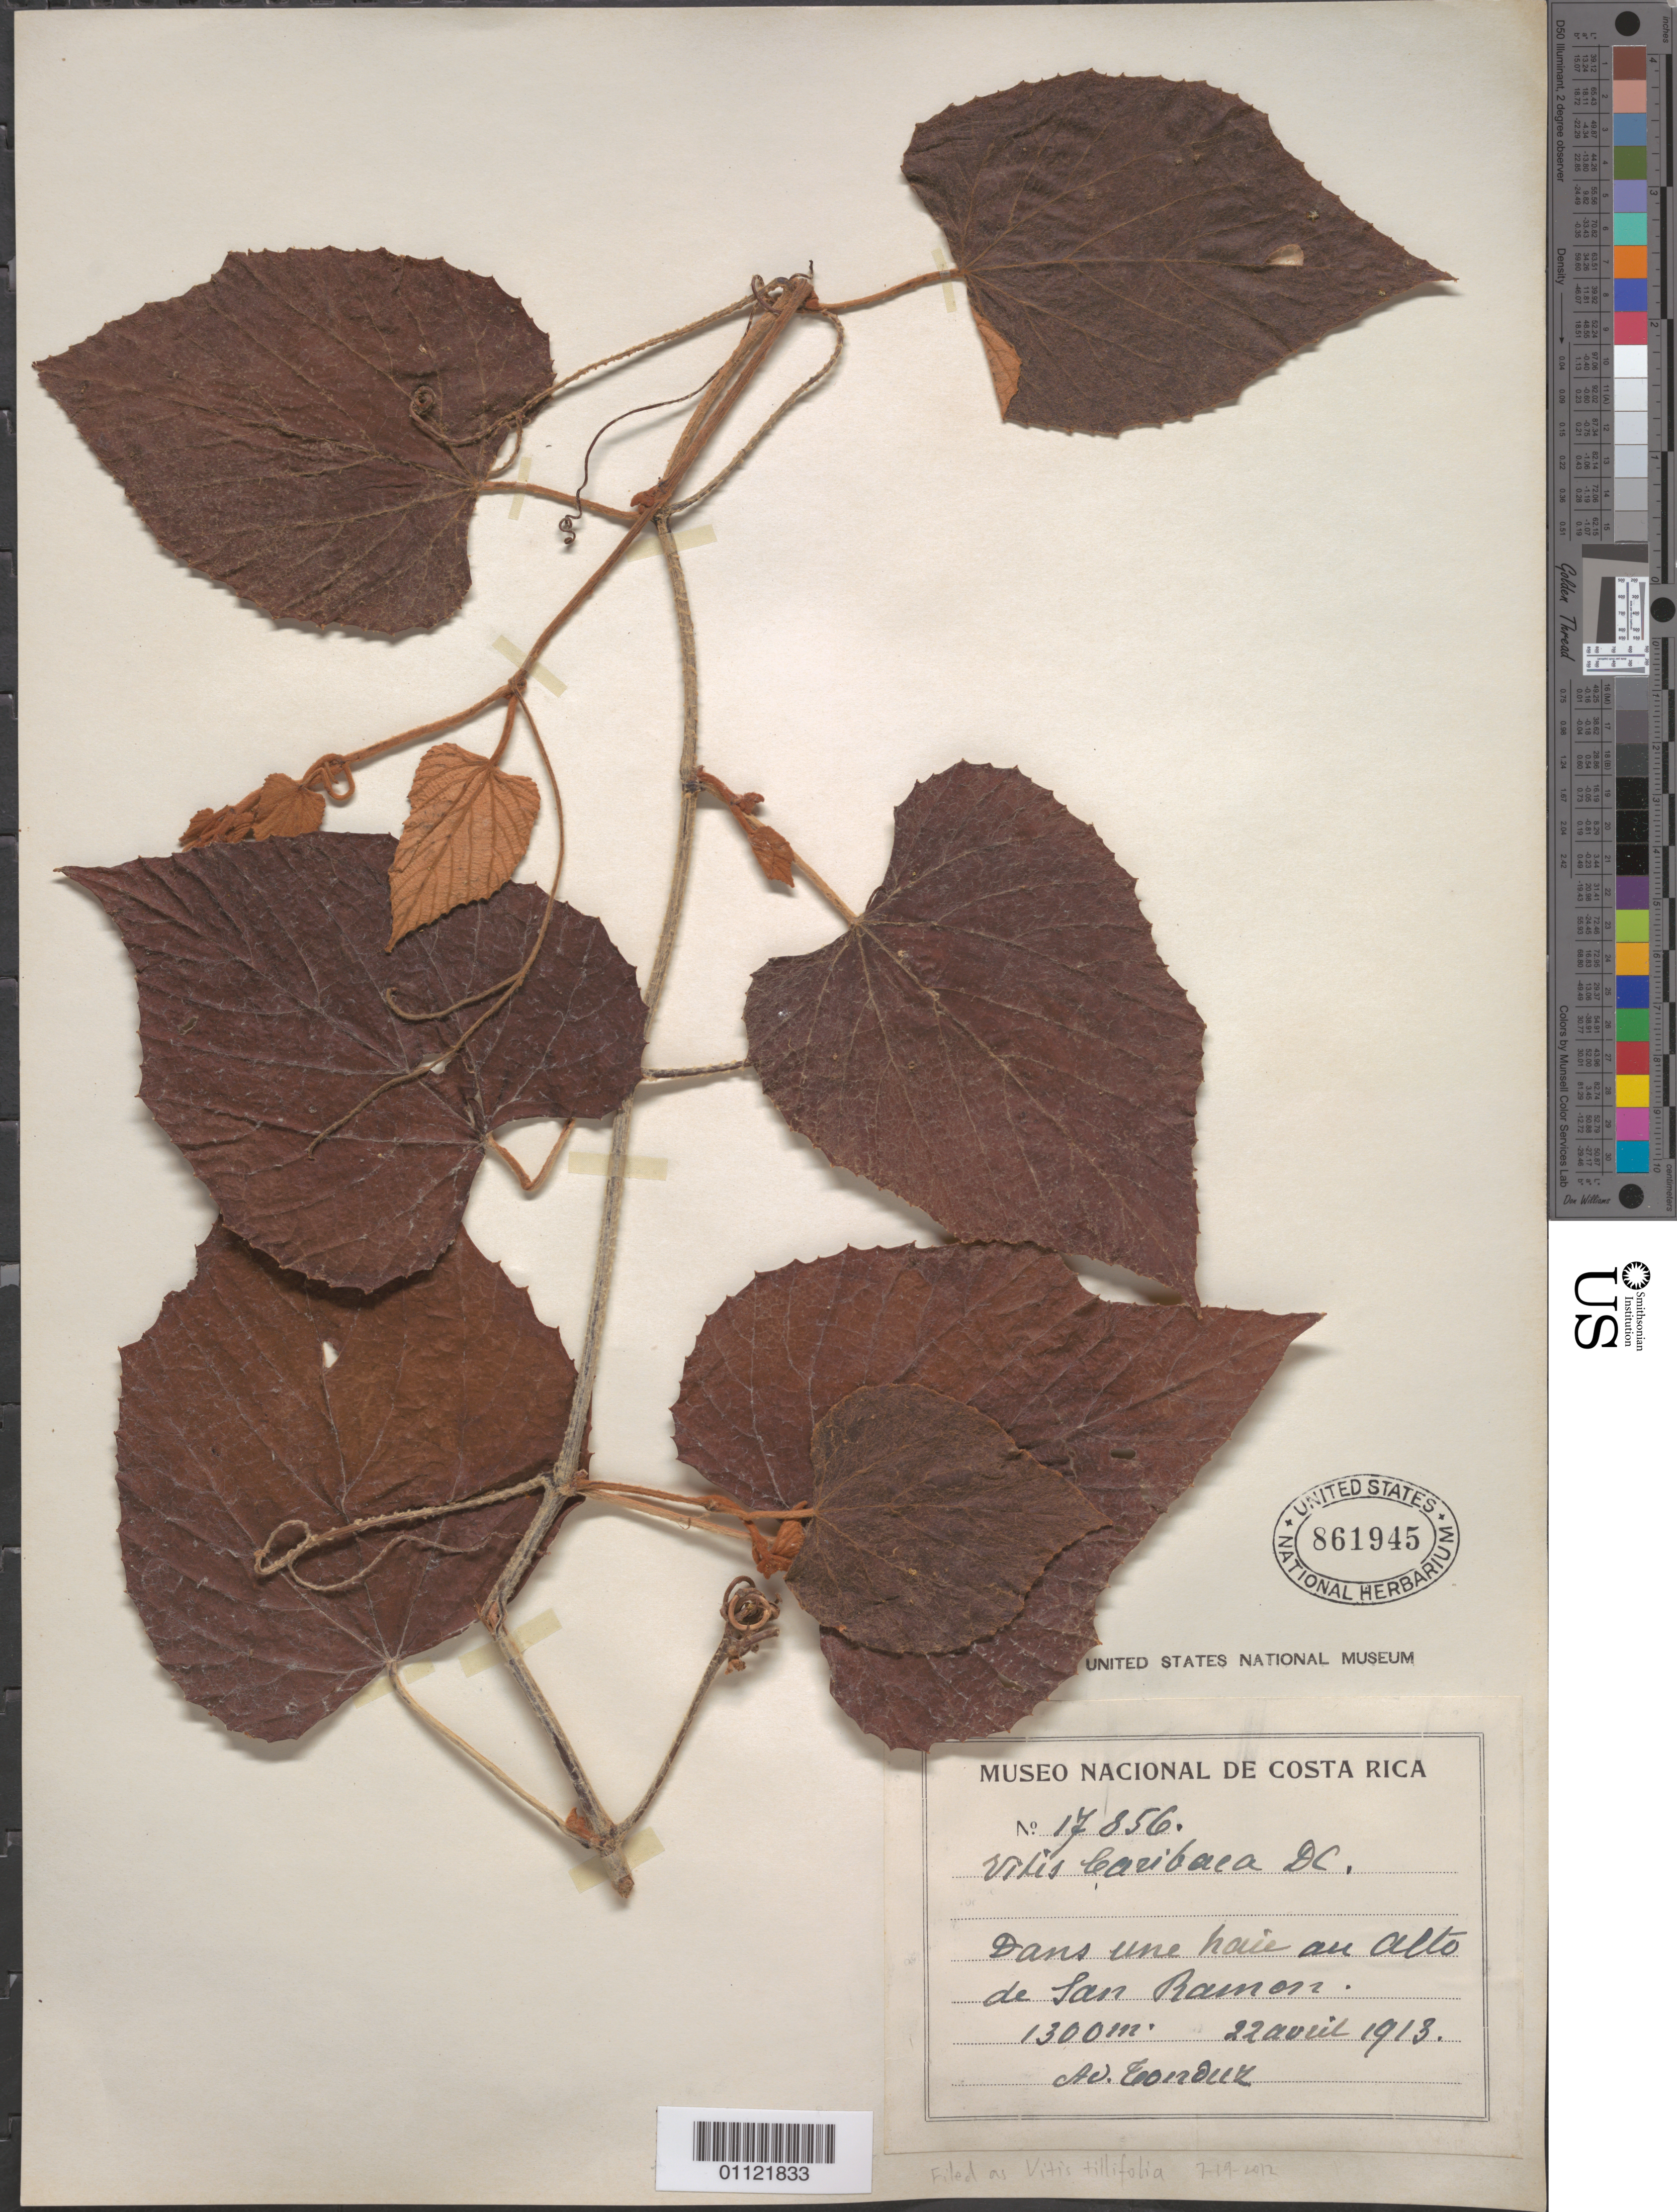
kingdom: Plantae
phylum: Tracheophyta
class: Magnoliopsida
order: Vitales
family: Vitaceae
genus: Vitis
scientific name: Vitis tiliifolia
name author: Humb. & Bonpl. ex Schult.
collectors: A. Tonduz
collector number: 17856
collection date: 1913-04-22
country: Costa Rica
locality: Dans une haie au Alto de San Ramon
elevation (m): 1300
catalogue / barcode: US 861945